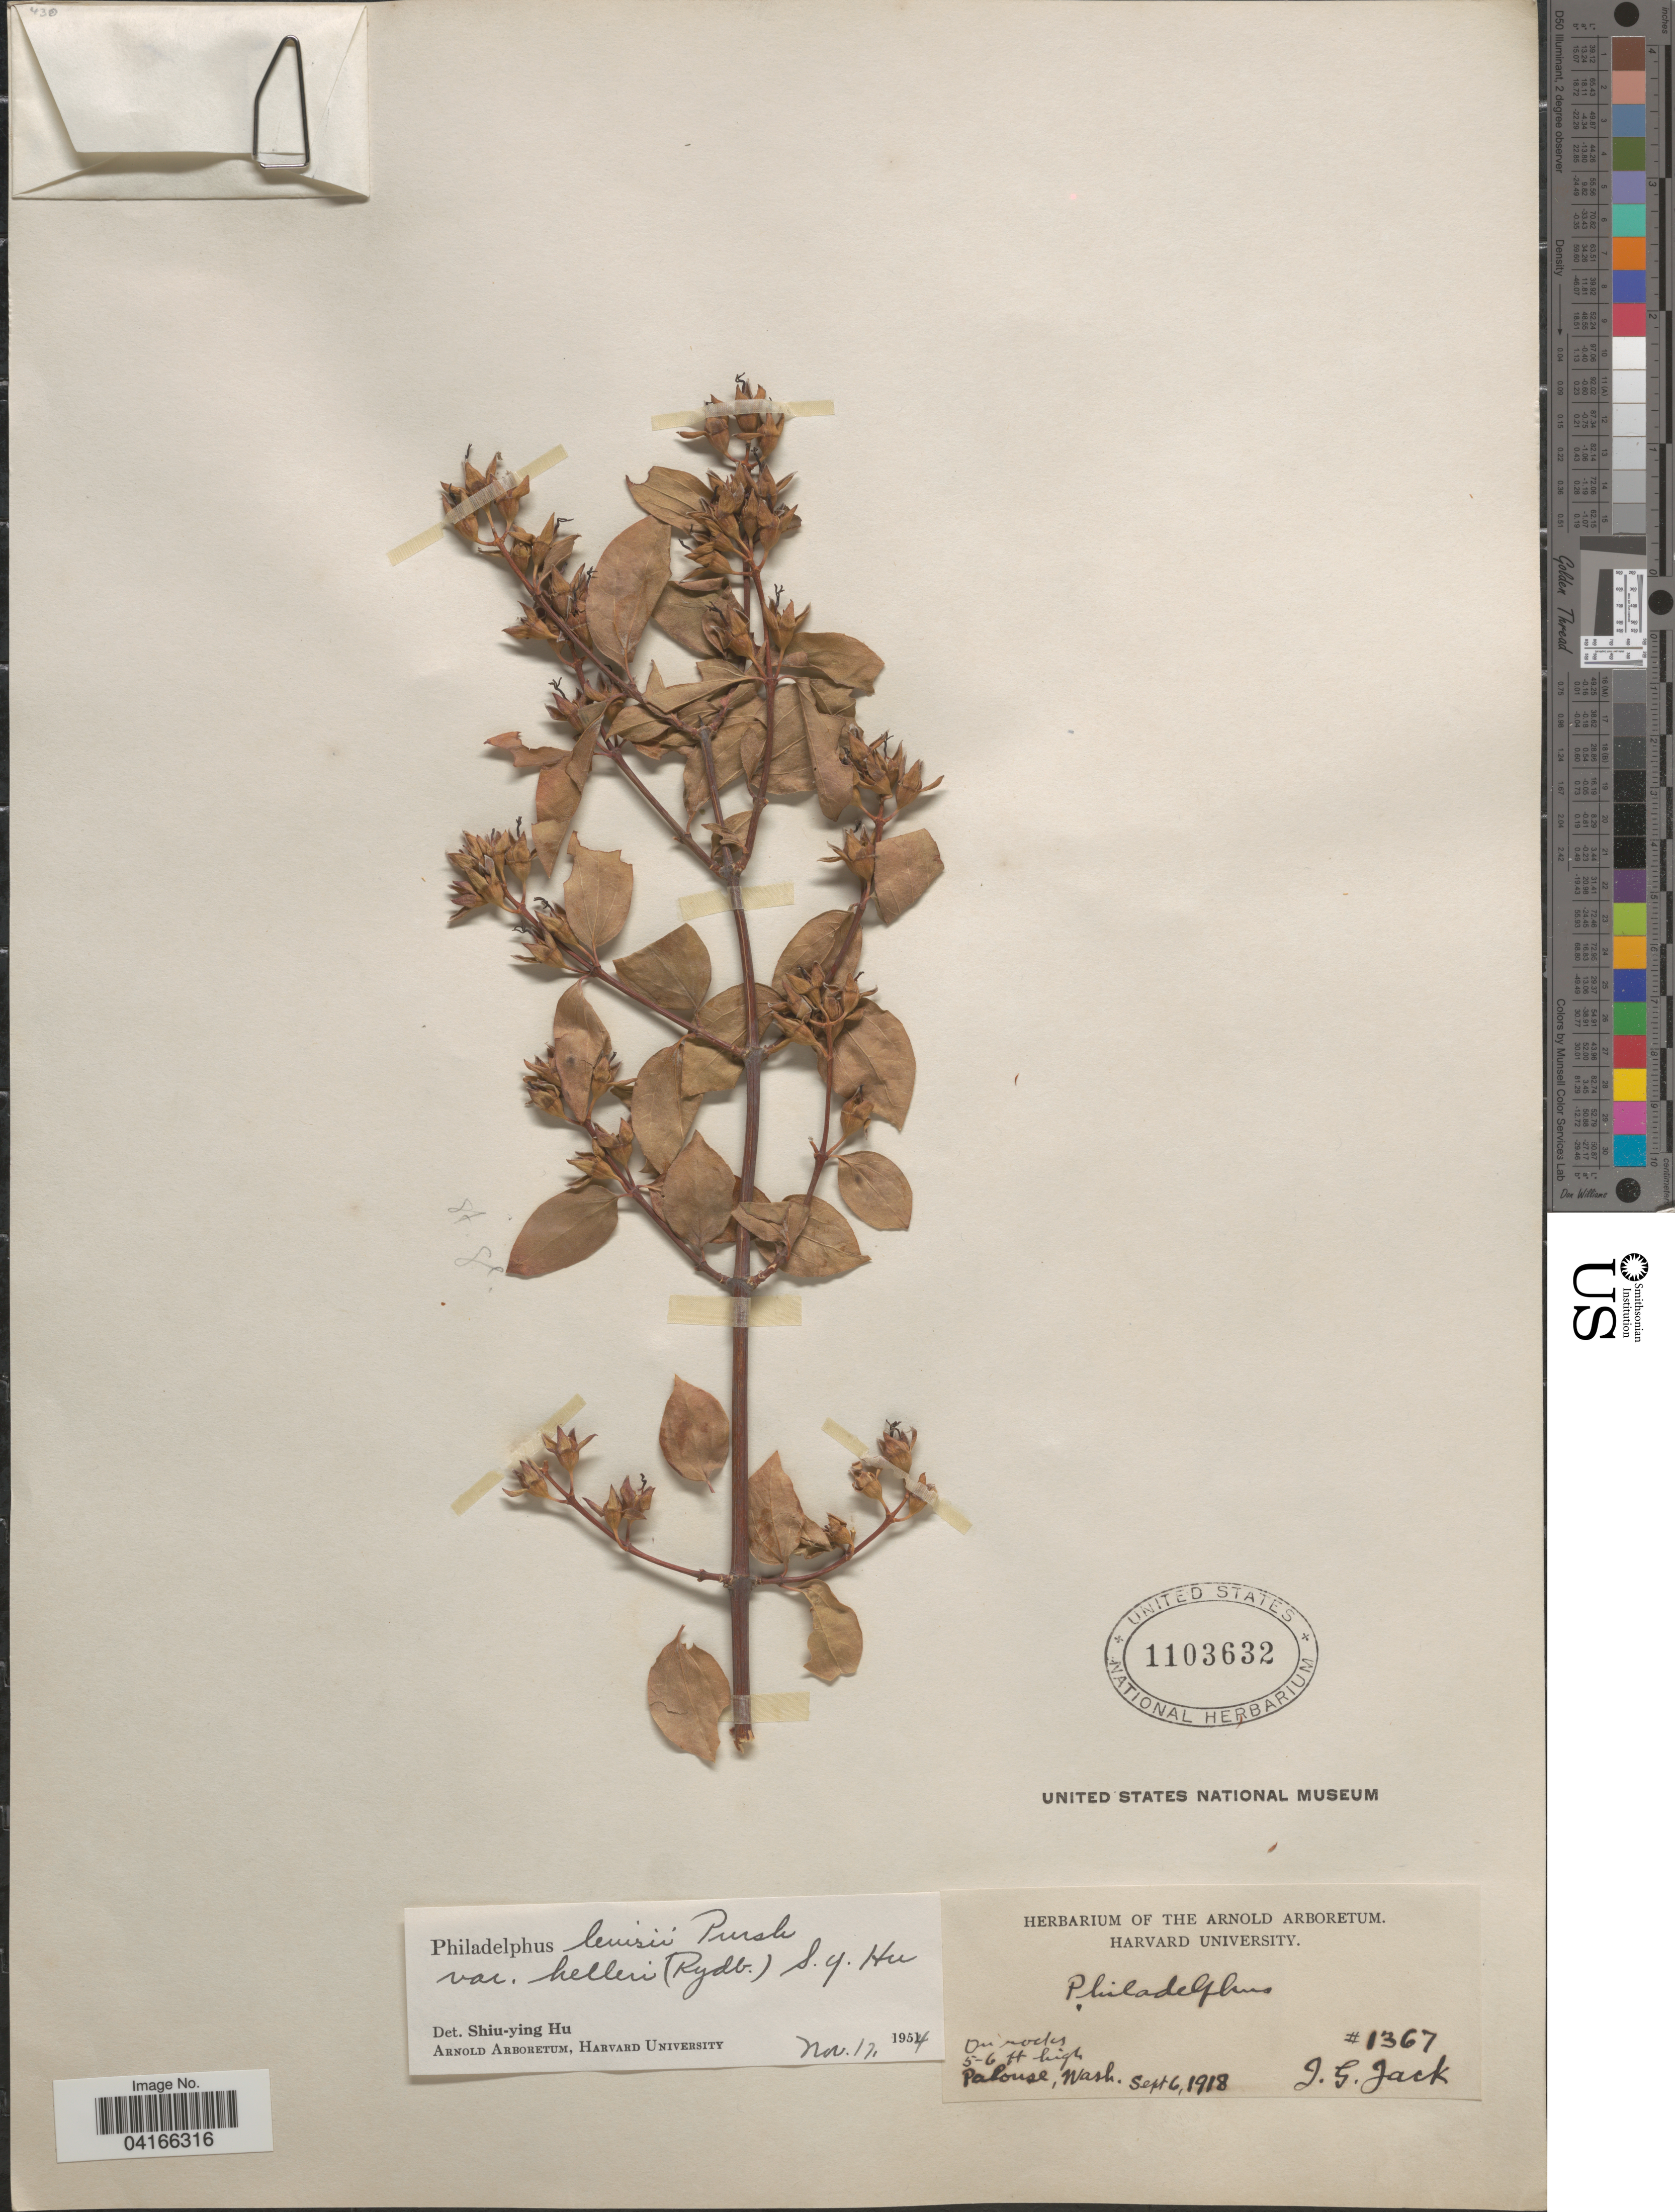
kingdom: Plantae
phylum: Tracheophyta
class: Magnoliopsida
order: Cornales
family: Hydrangeaceae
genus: Philadelphus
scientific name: Philadelphus lewisii var. helleri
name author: (Rydb.) S.Y. Hu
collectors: J. G. Jack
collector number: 1367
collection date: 1918-09-06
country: United States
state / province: Washington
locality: Palouse.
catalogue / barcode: US 1103632